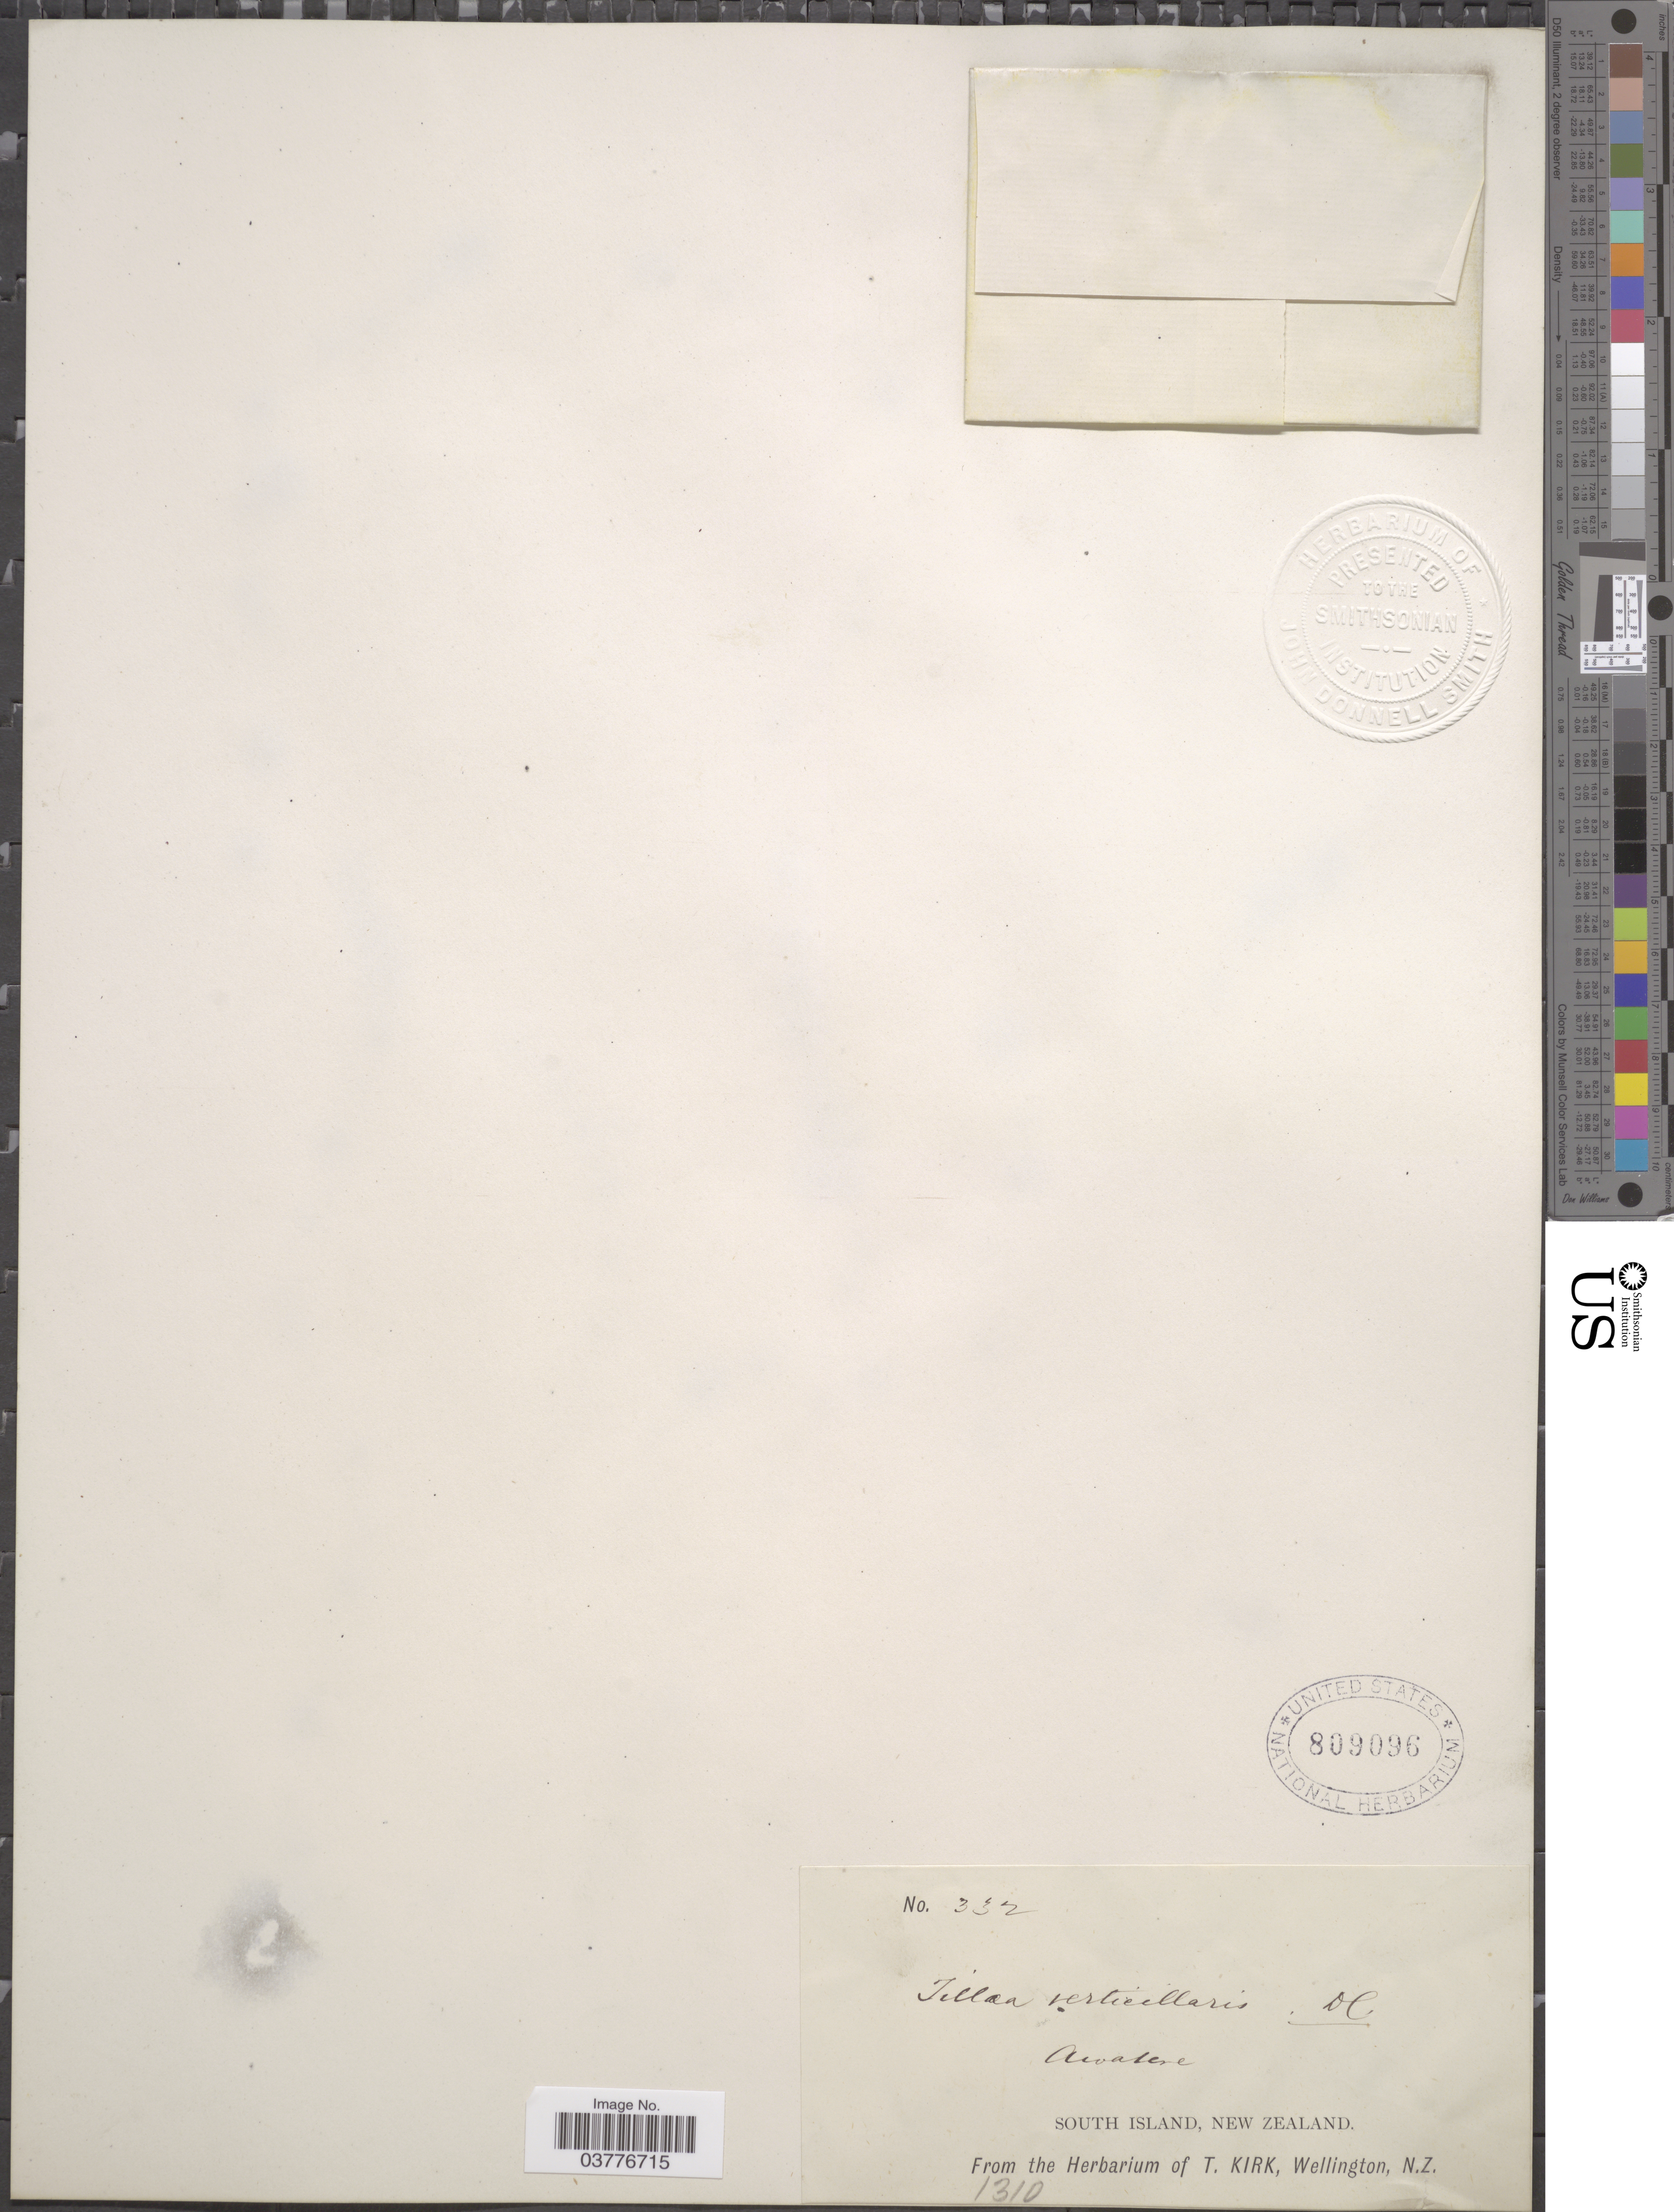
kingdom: Plantae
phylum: Tracheophyta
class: Magnoliopsida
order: Saxifragales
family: Crassulaceae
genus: Crassula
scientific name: Crassula sieberiana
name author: (Schult. & Schult. f.) Druce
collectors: ex Herb. T. Kirk, Wellington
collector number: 332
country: New Zealand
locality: Awatere.* South Island.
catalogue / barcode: US 809096